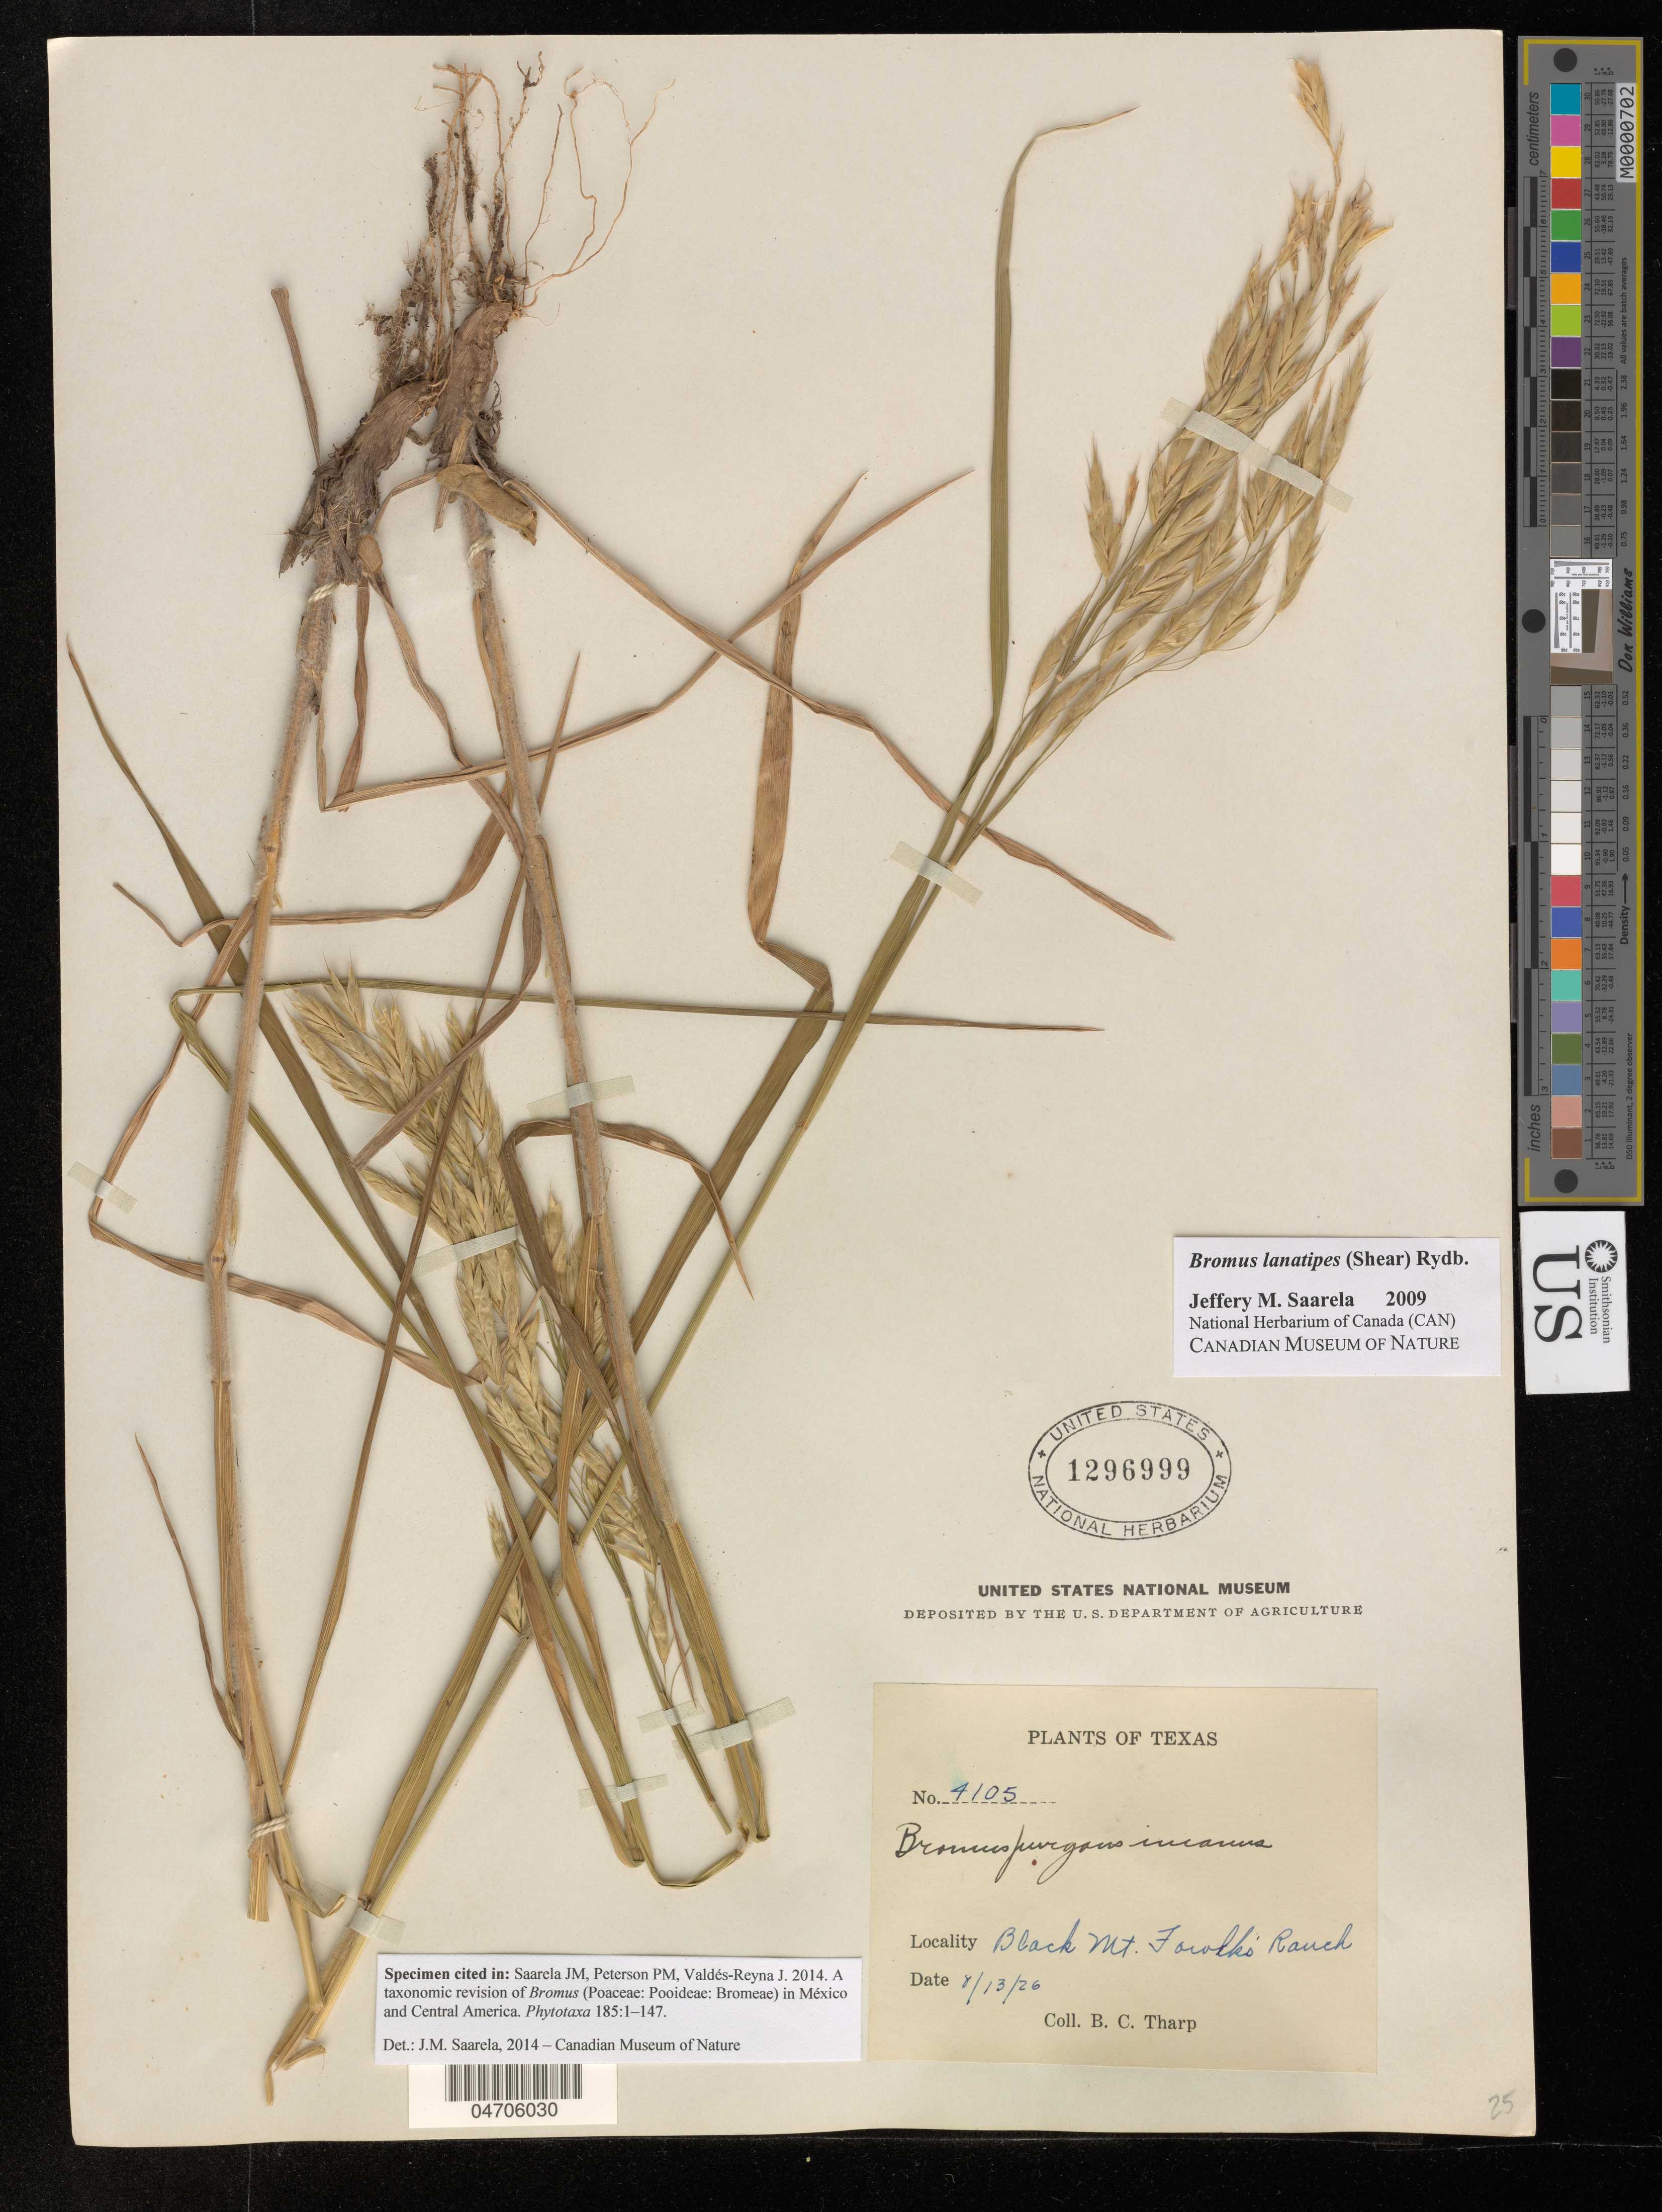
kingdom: Plantae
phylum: Tracheophyta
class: Liliopsida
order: Poales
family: Poaceae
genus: Bromus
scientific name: Bromus lanatipes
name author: (Shear) Rydb.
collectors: B. Tharp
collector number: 4105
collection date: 1926-08-13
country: United States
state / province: Texas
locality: Black Mt. Fowlk's* Ranch.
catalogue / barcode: US 1296999